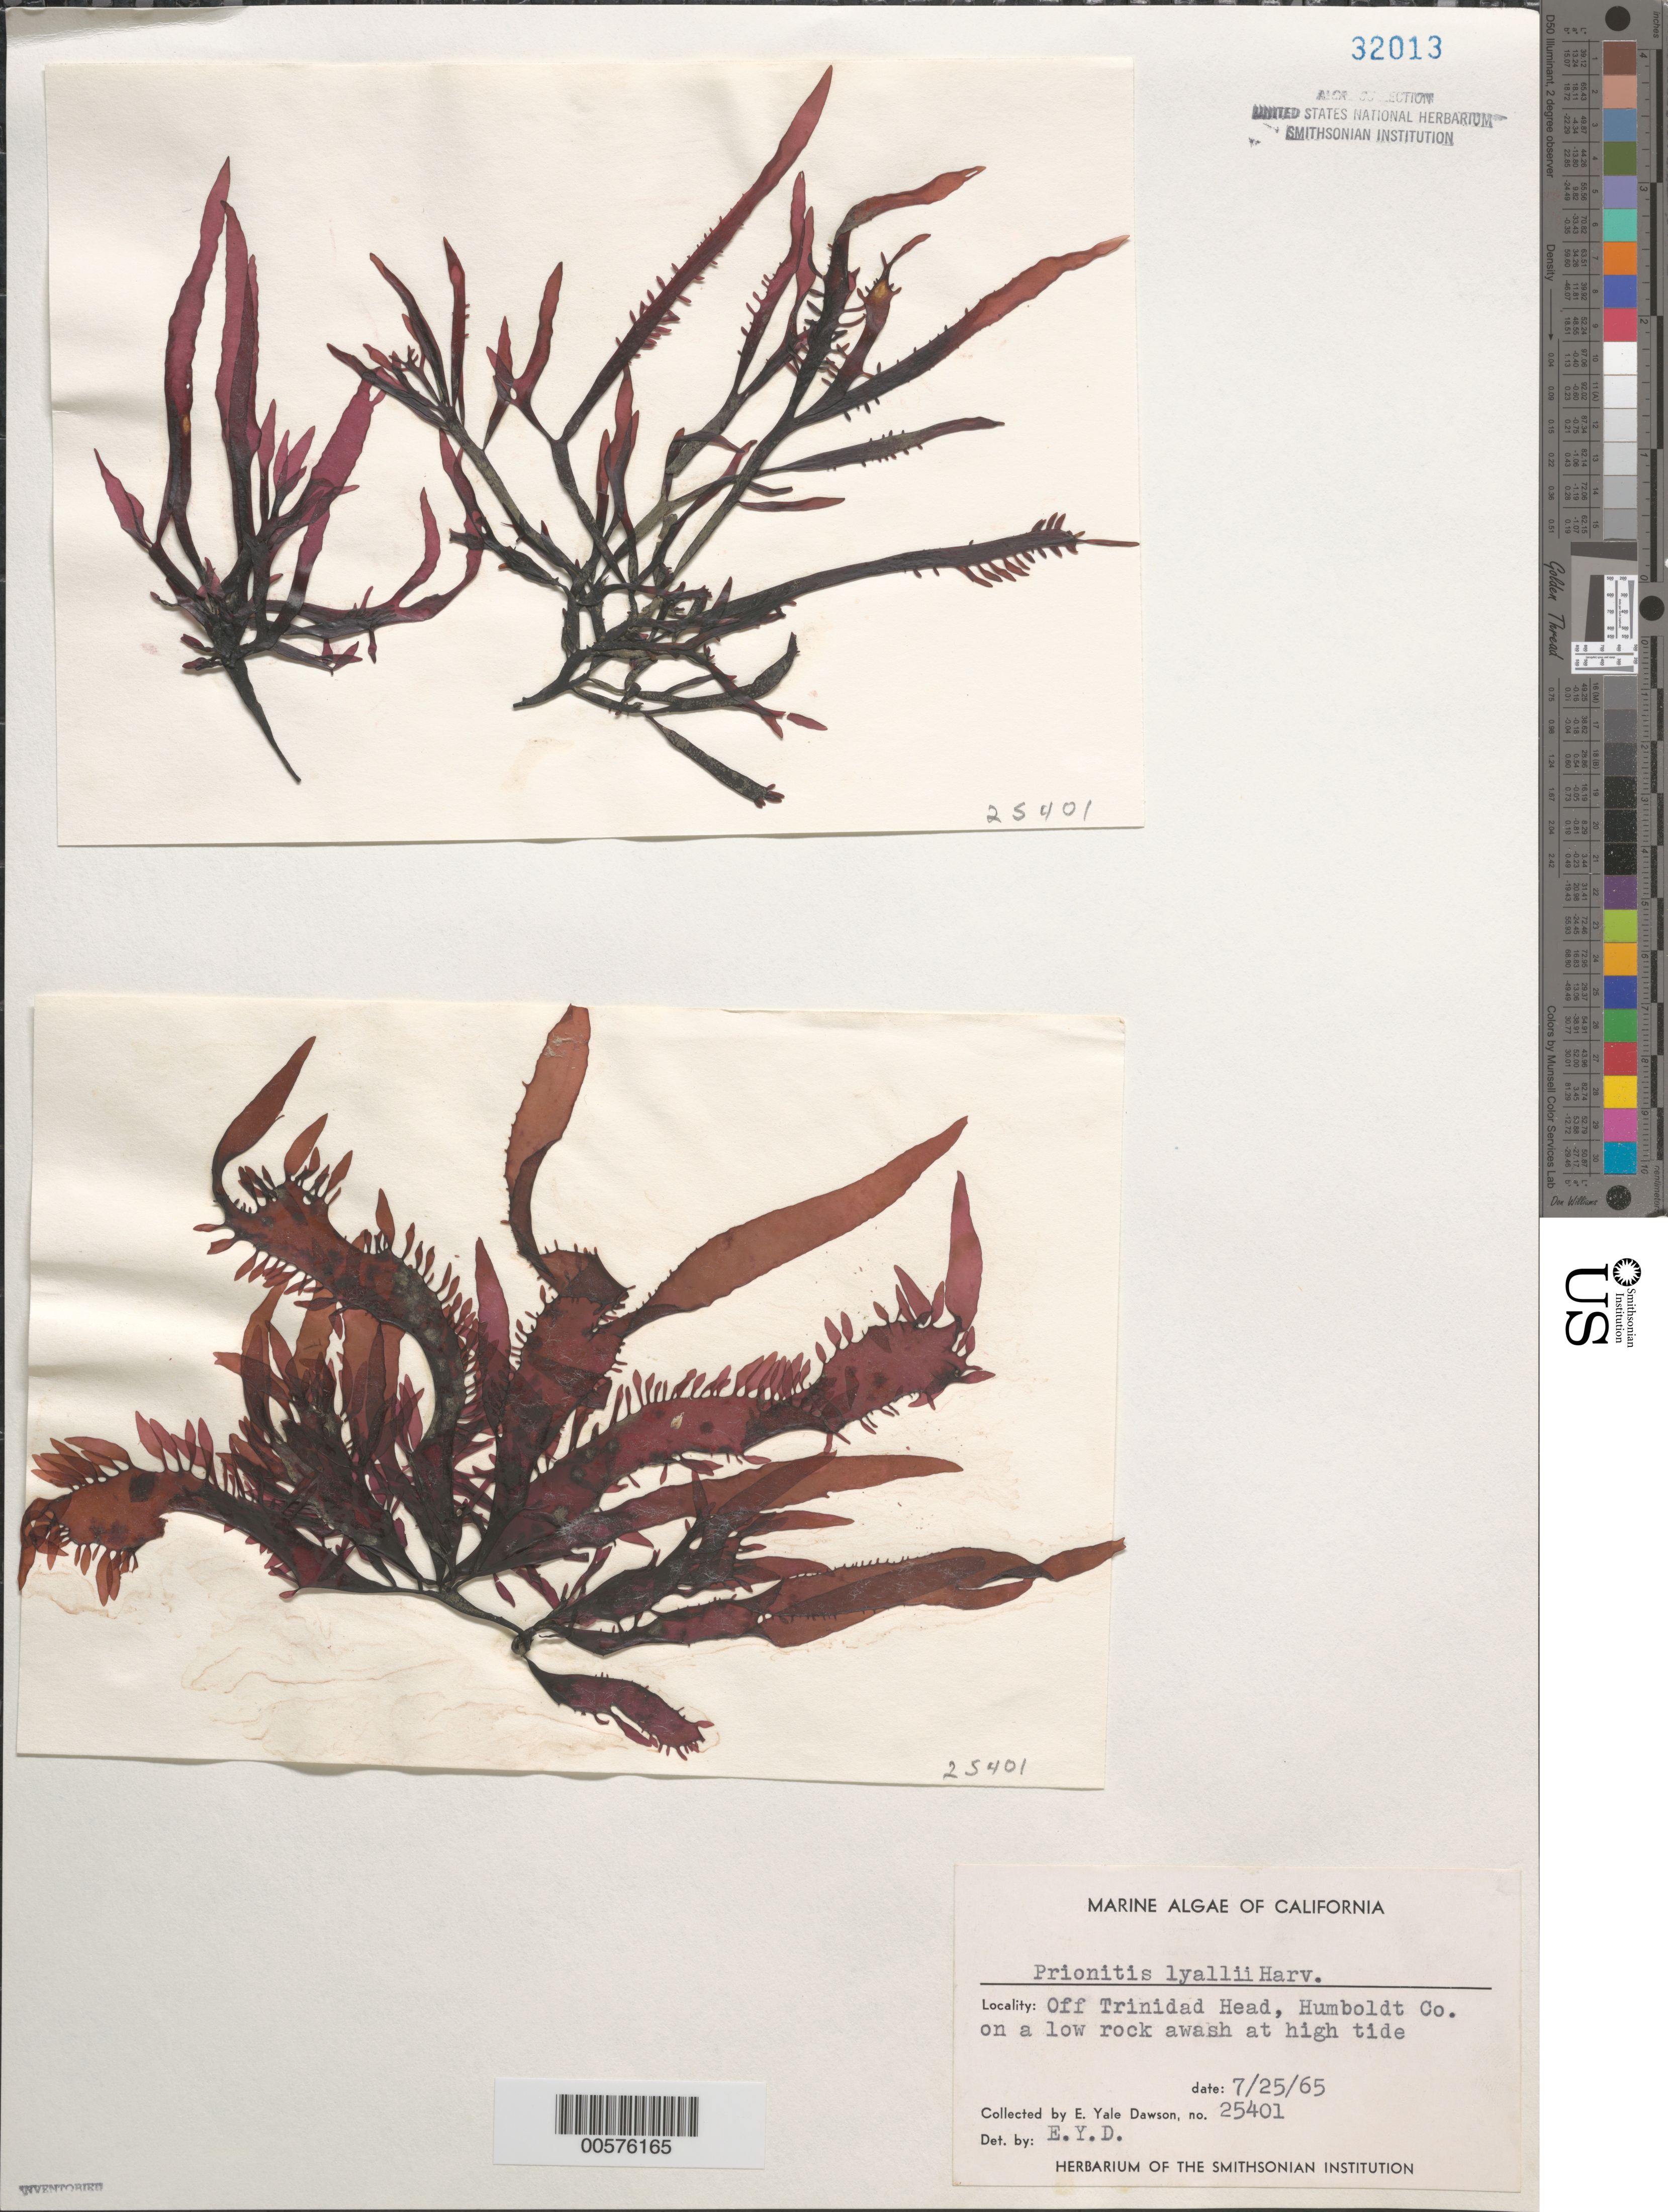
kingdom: Plantae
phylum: Rhodophyta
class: Florideophyceae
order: Cryptonemiales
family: Cryptonemiaceae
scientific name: Prionitis sternbergii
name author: (C. Agardh) J. Agardh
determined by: Algae name updating Project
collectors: E. Y. Dawson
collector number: EYD 25401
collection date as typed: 25 Jul 1965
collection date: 1965-07-25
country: United States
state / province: California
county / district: Humboldt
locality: Off Trinidad Head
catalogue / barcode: US 32013